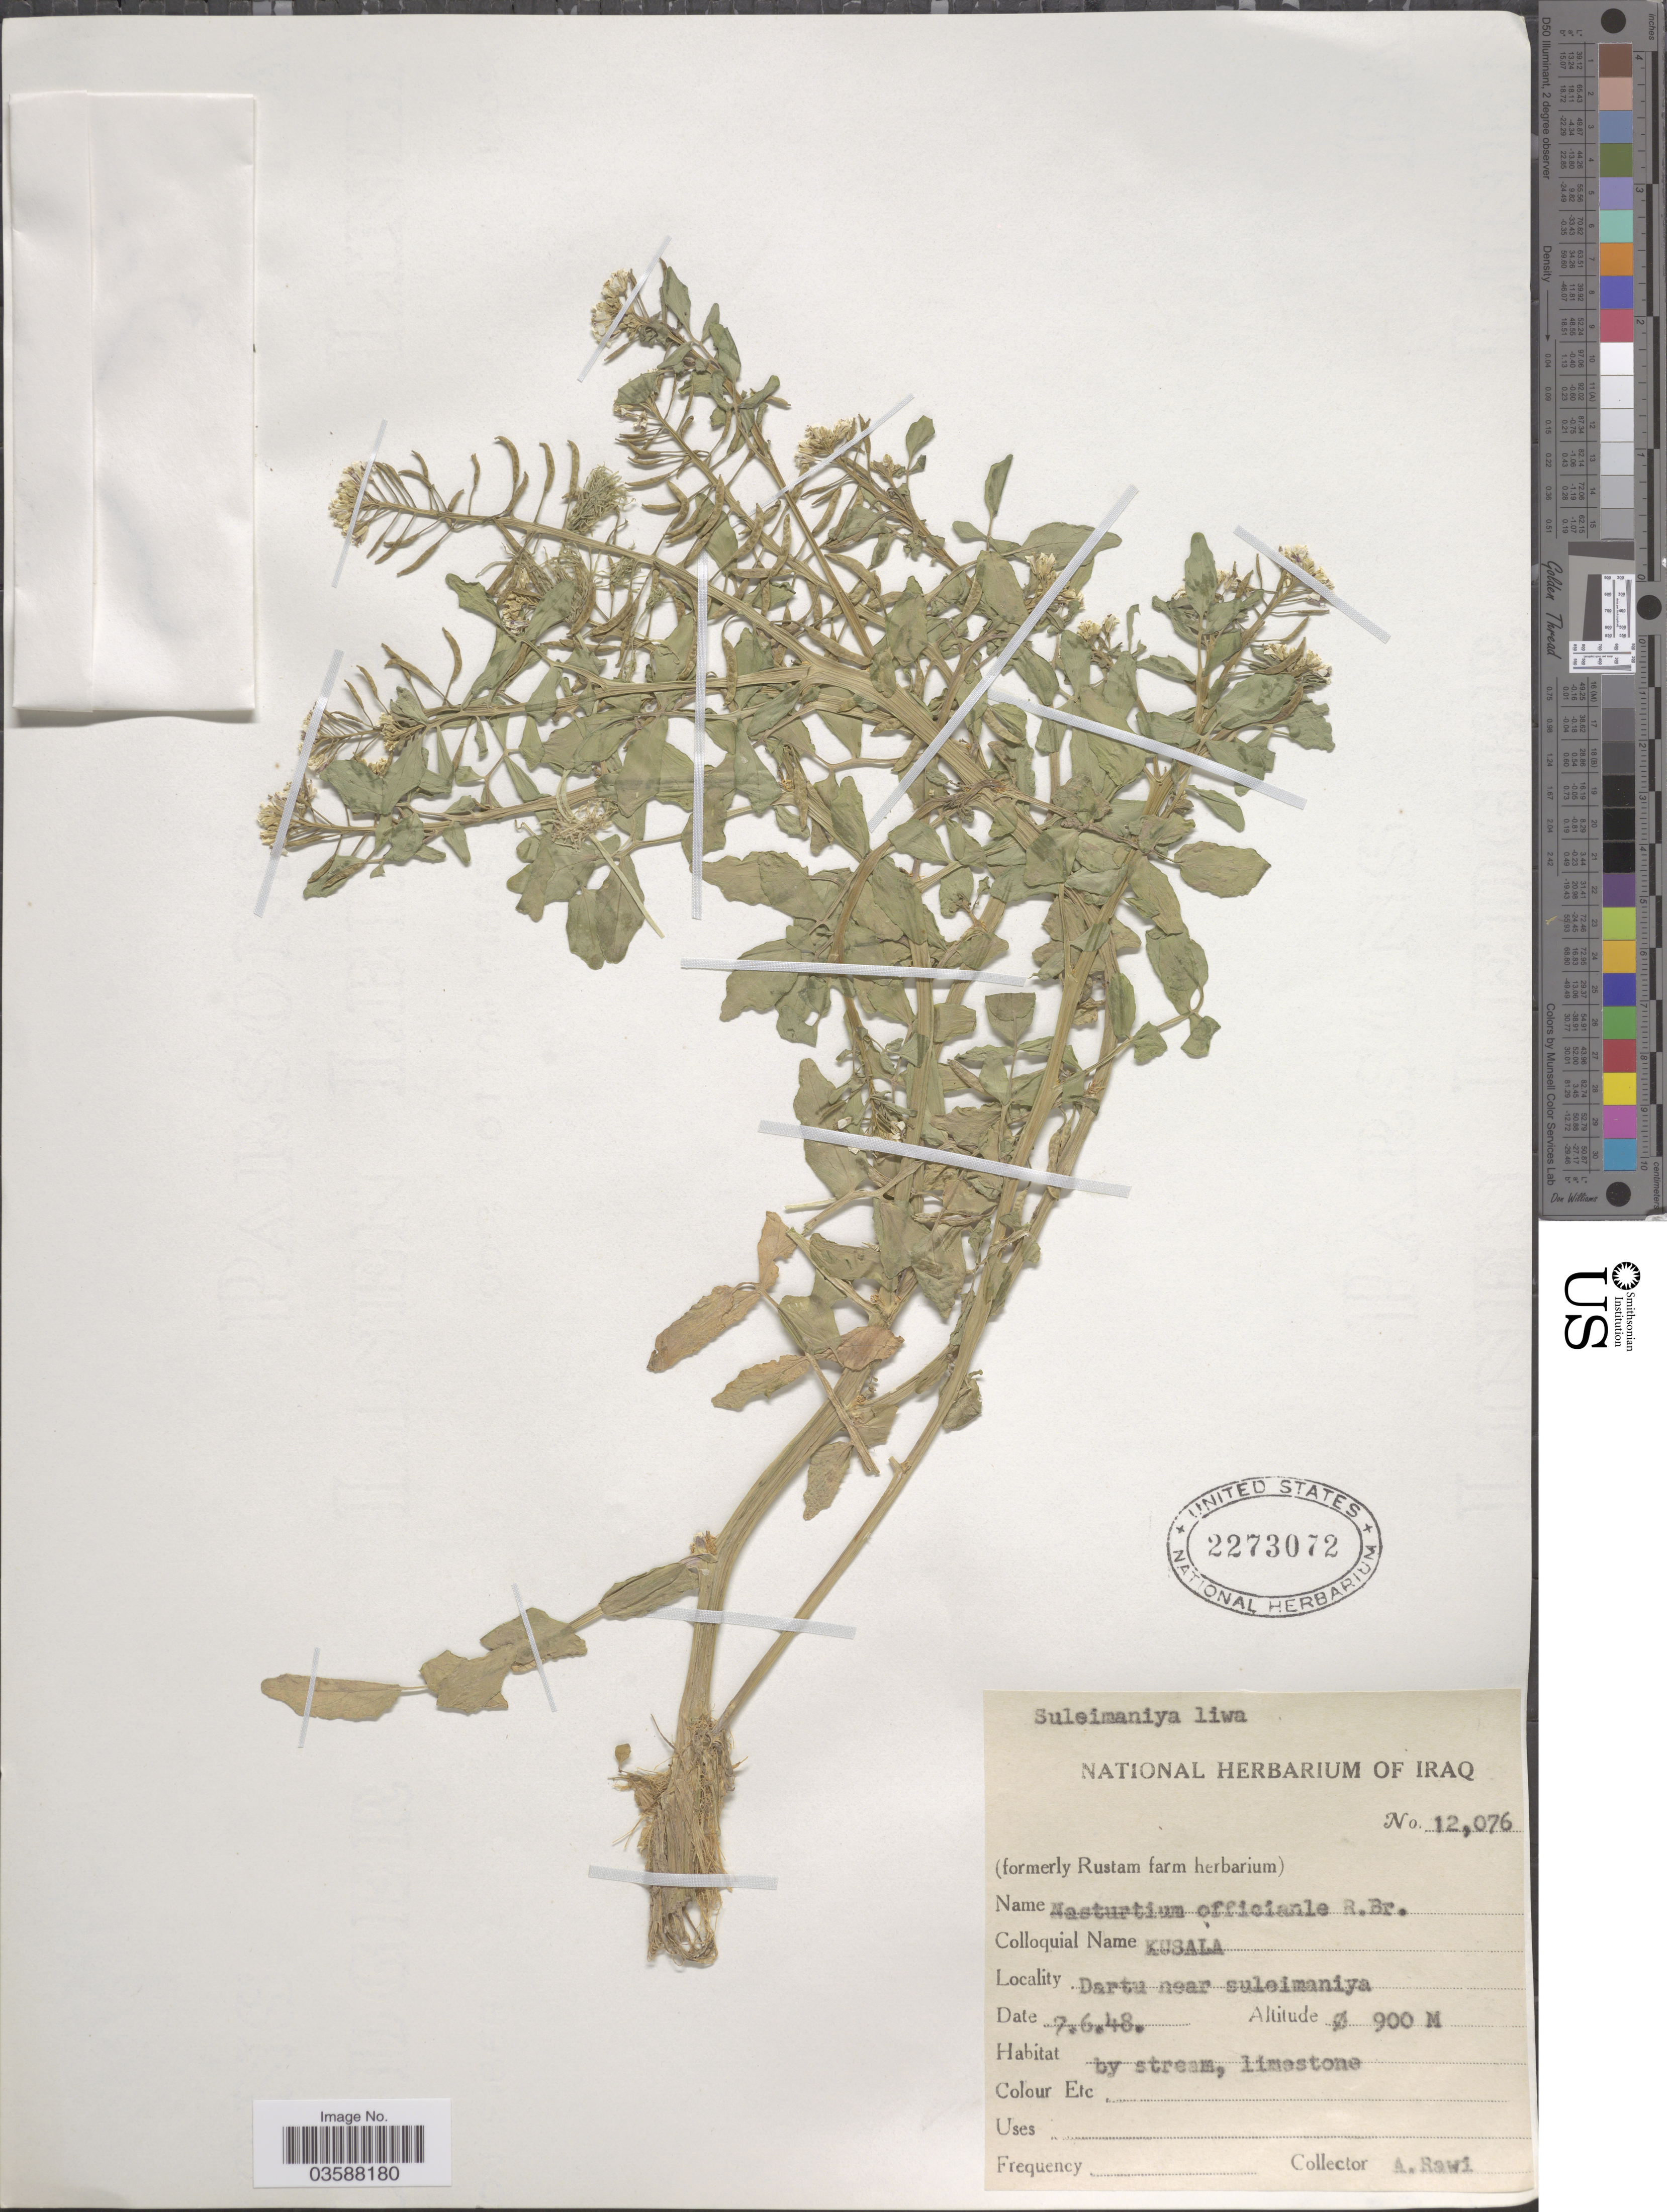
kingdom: Plantae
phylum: Tracheophyta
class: Magnoliopsida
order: Brassicales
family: Brassicaceae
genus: Nasturtium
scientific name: Nasturtium officinale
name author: R. Br.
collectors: A. Rawi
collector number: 12076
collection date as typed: Transcribed d/m/y: 7/6/48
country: Iraq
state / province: As Sulaymānīyah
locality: Suleimaniya liwa. Dartu near suleimaniya.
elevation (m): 900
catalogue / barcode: US 2273072